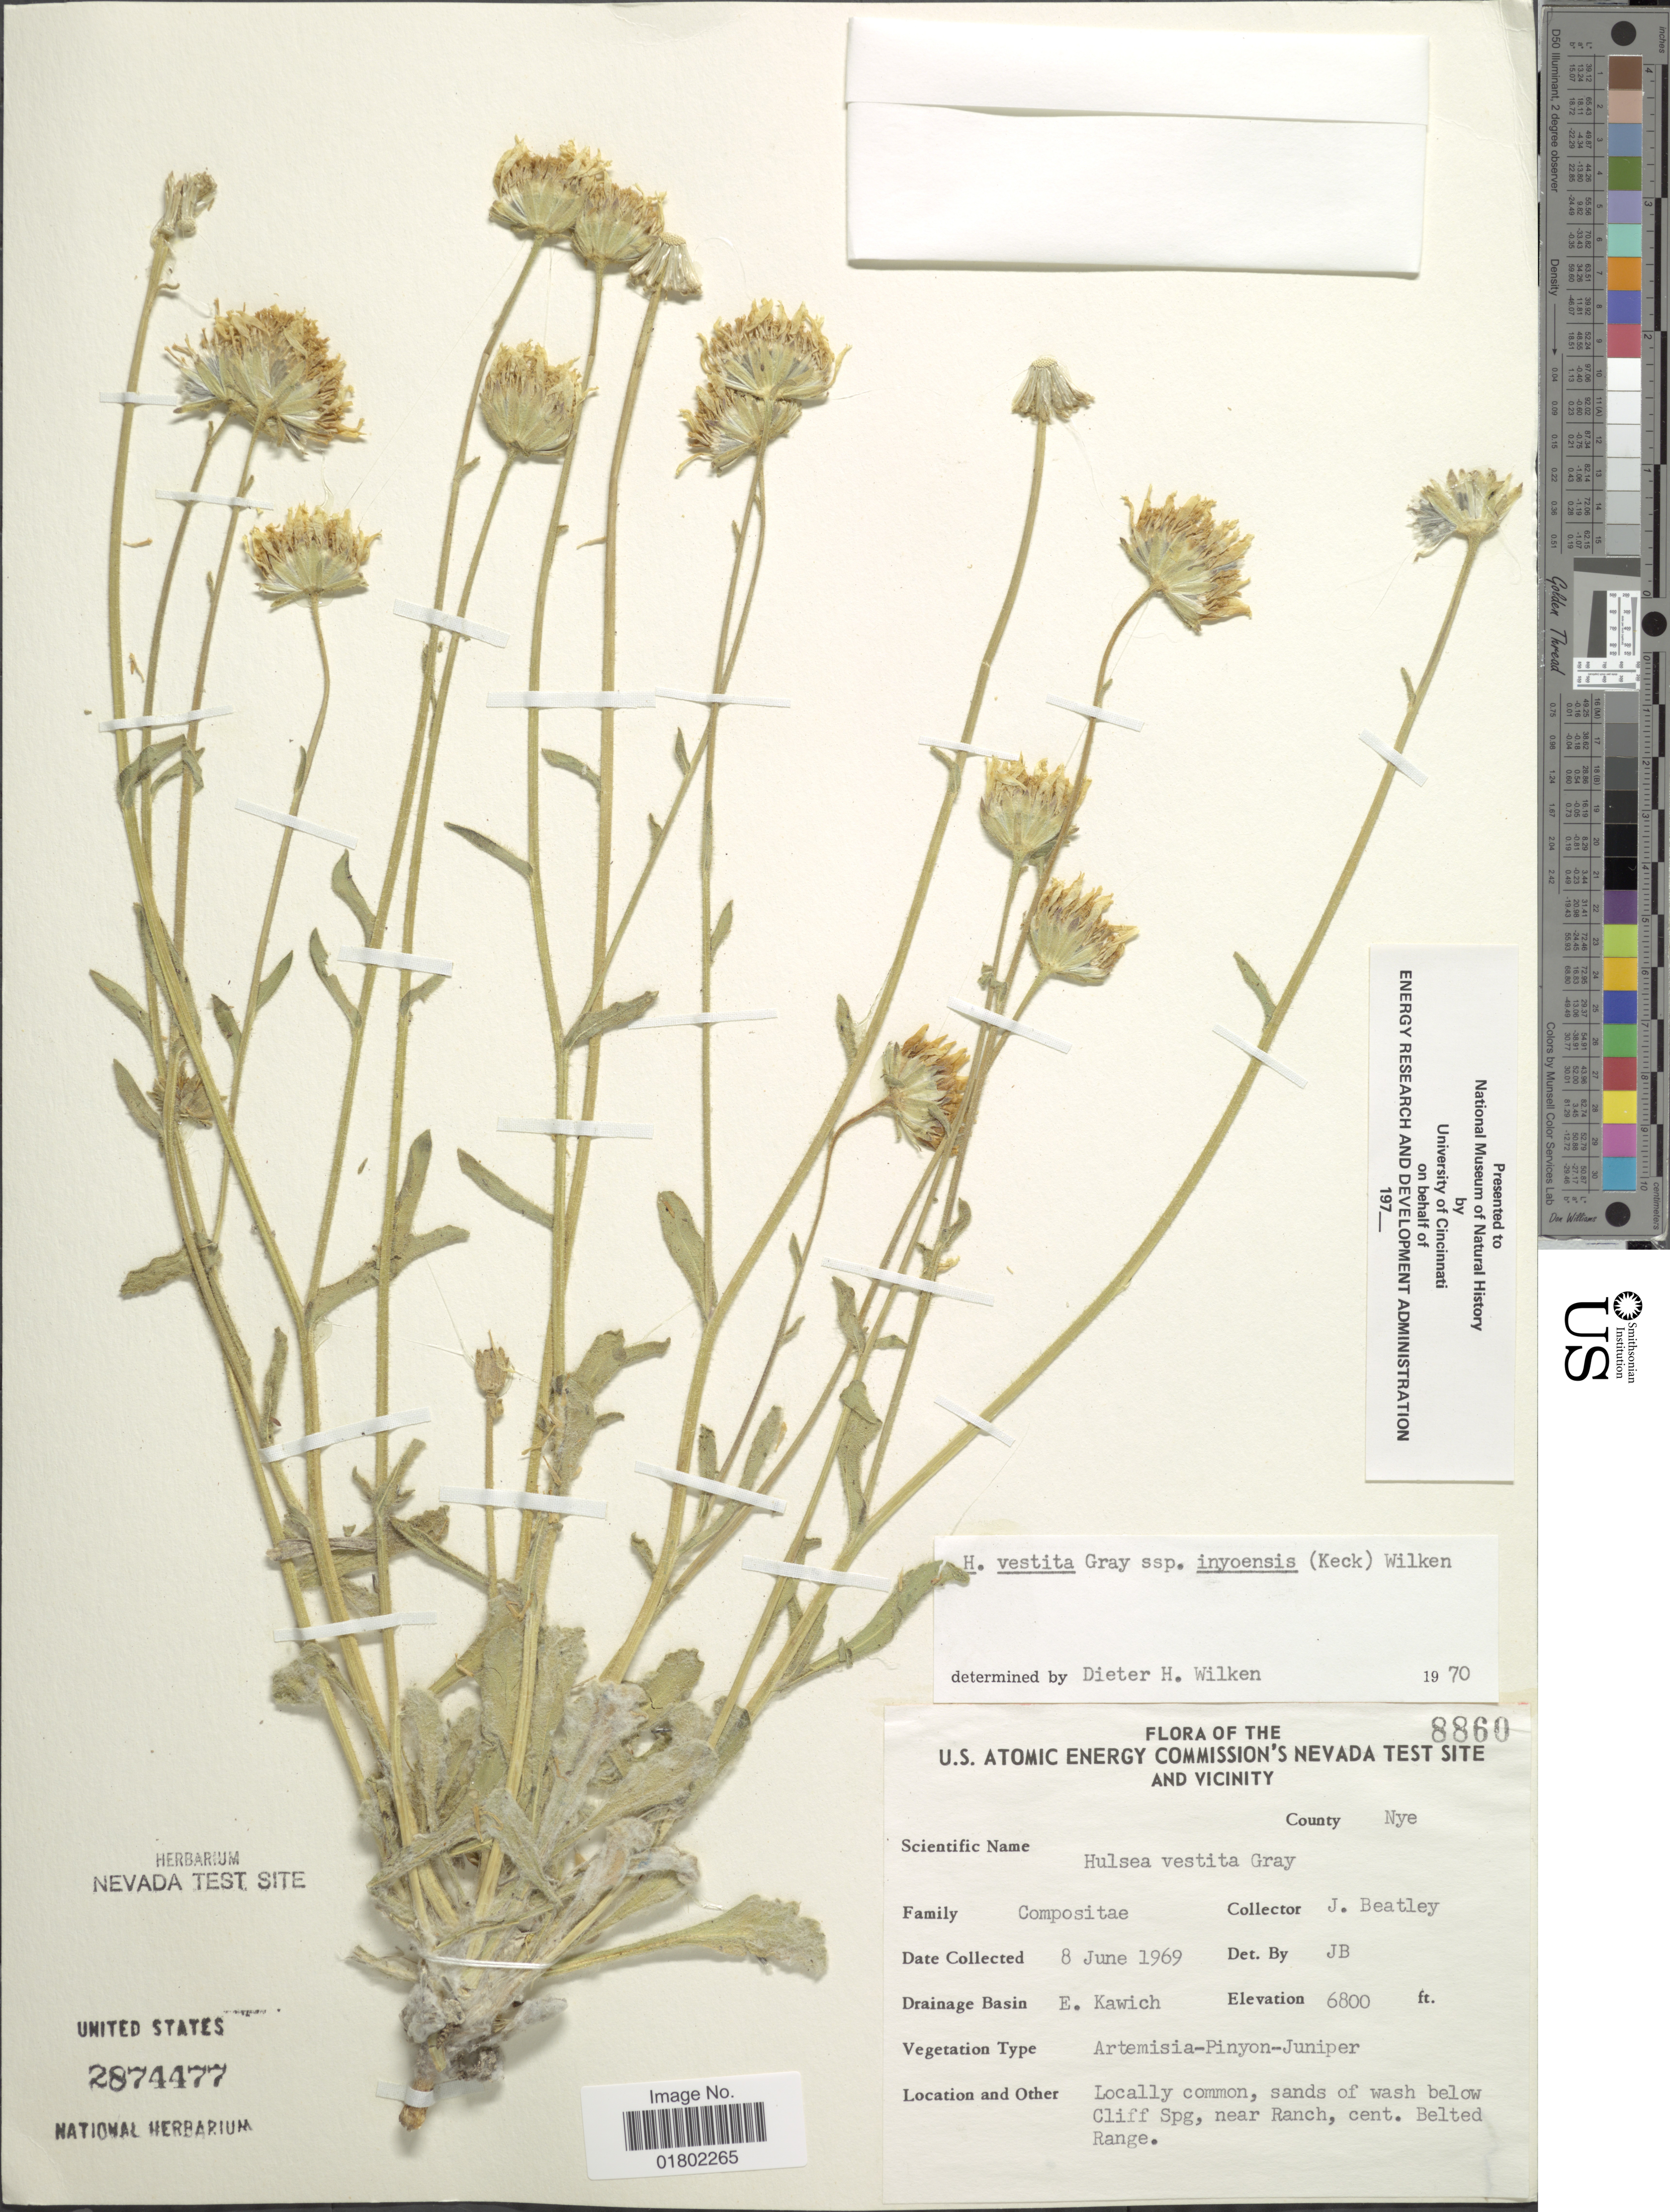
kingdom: Plantae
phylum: Tracheophyta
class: Magnoliopsida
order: Asterales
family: Asteraceae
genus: Hulsea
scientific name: Hulsea vestita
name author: A. Gray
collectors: J. C. Beatley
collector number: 8860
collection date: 1969-06-08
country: United States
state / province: Nevada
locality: U. S. Atomic Energy Commission's Nevada Test Site and Vicinity, County Nye, E. Kawich, sands of wash below Cliff Spg, near Ranch, cent. Belted Range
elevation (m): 2073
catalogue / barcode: US 2874477